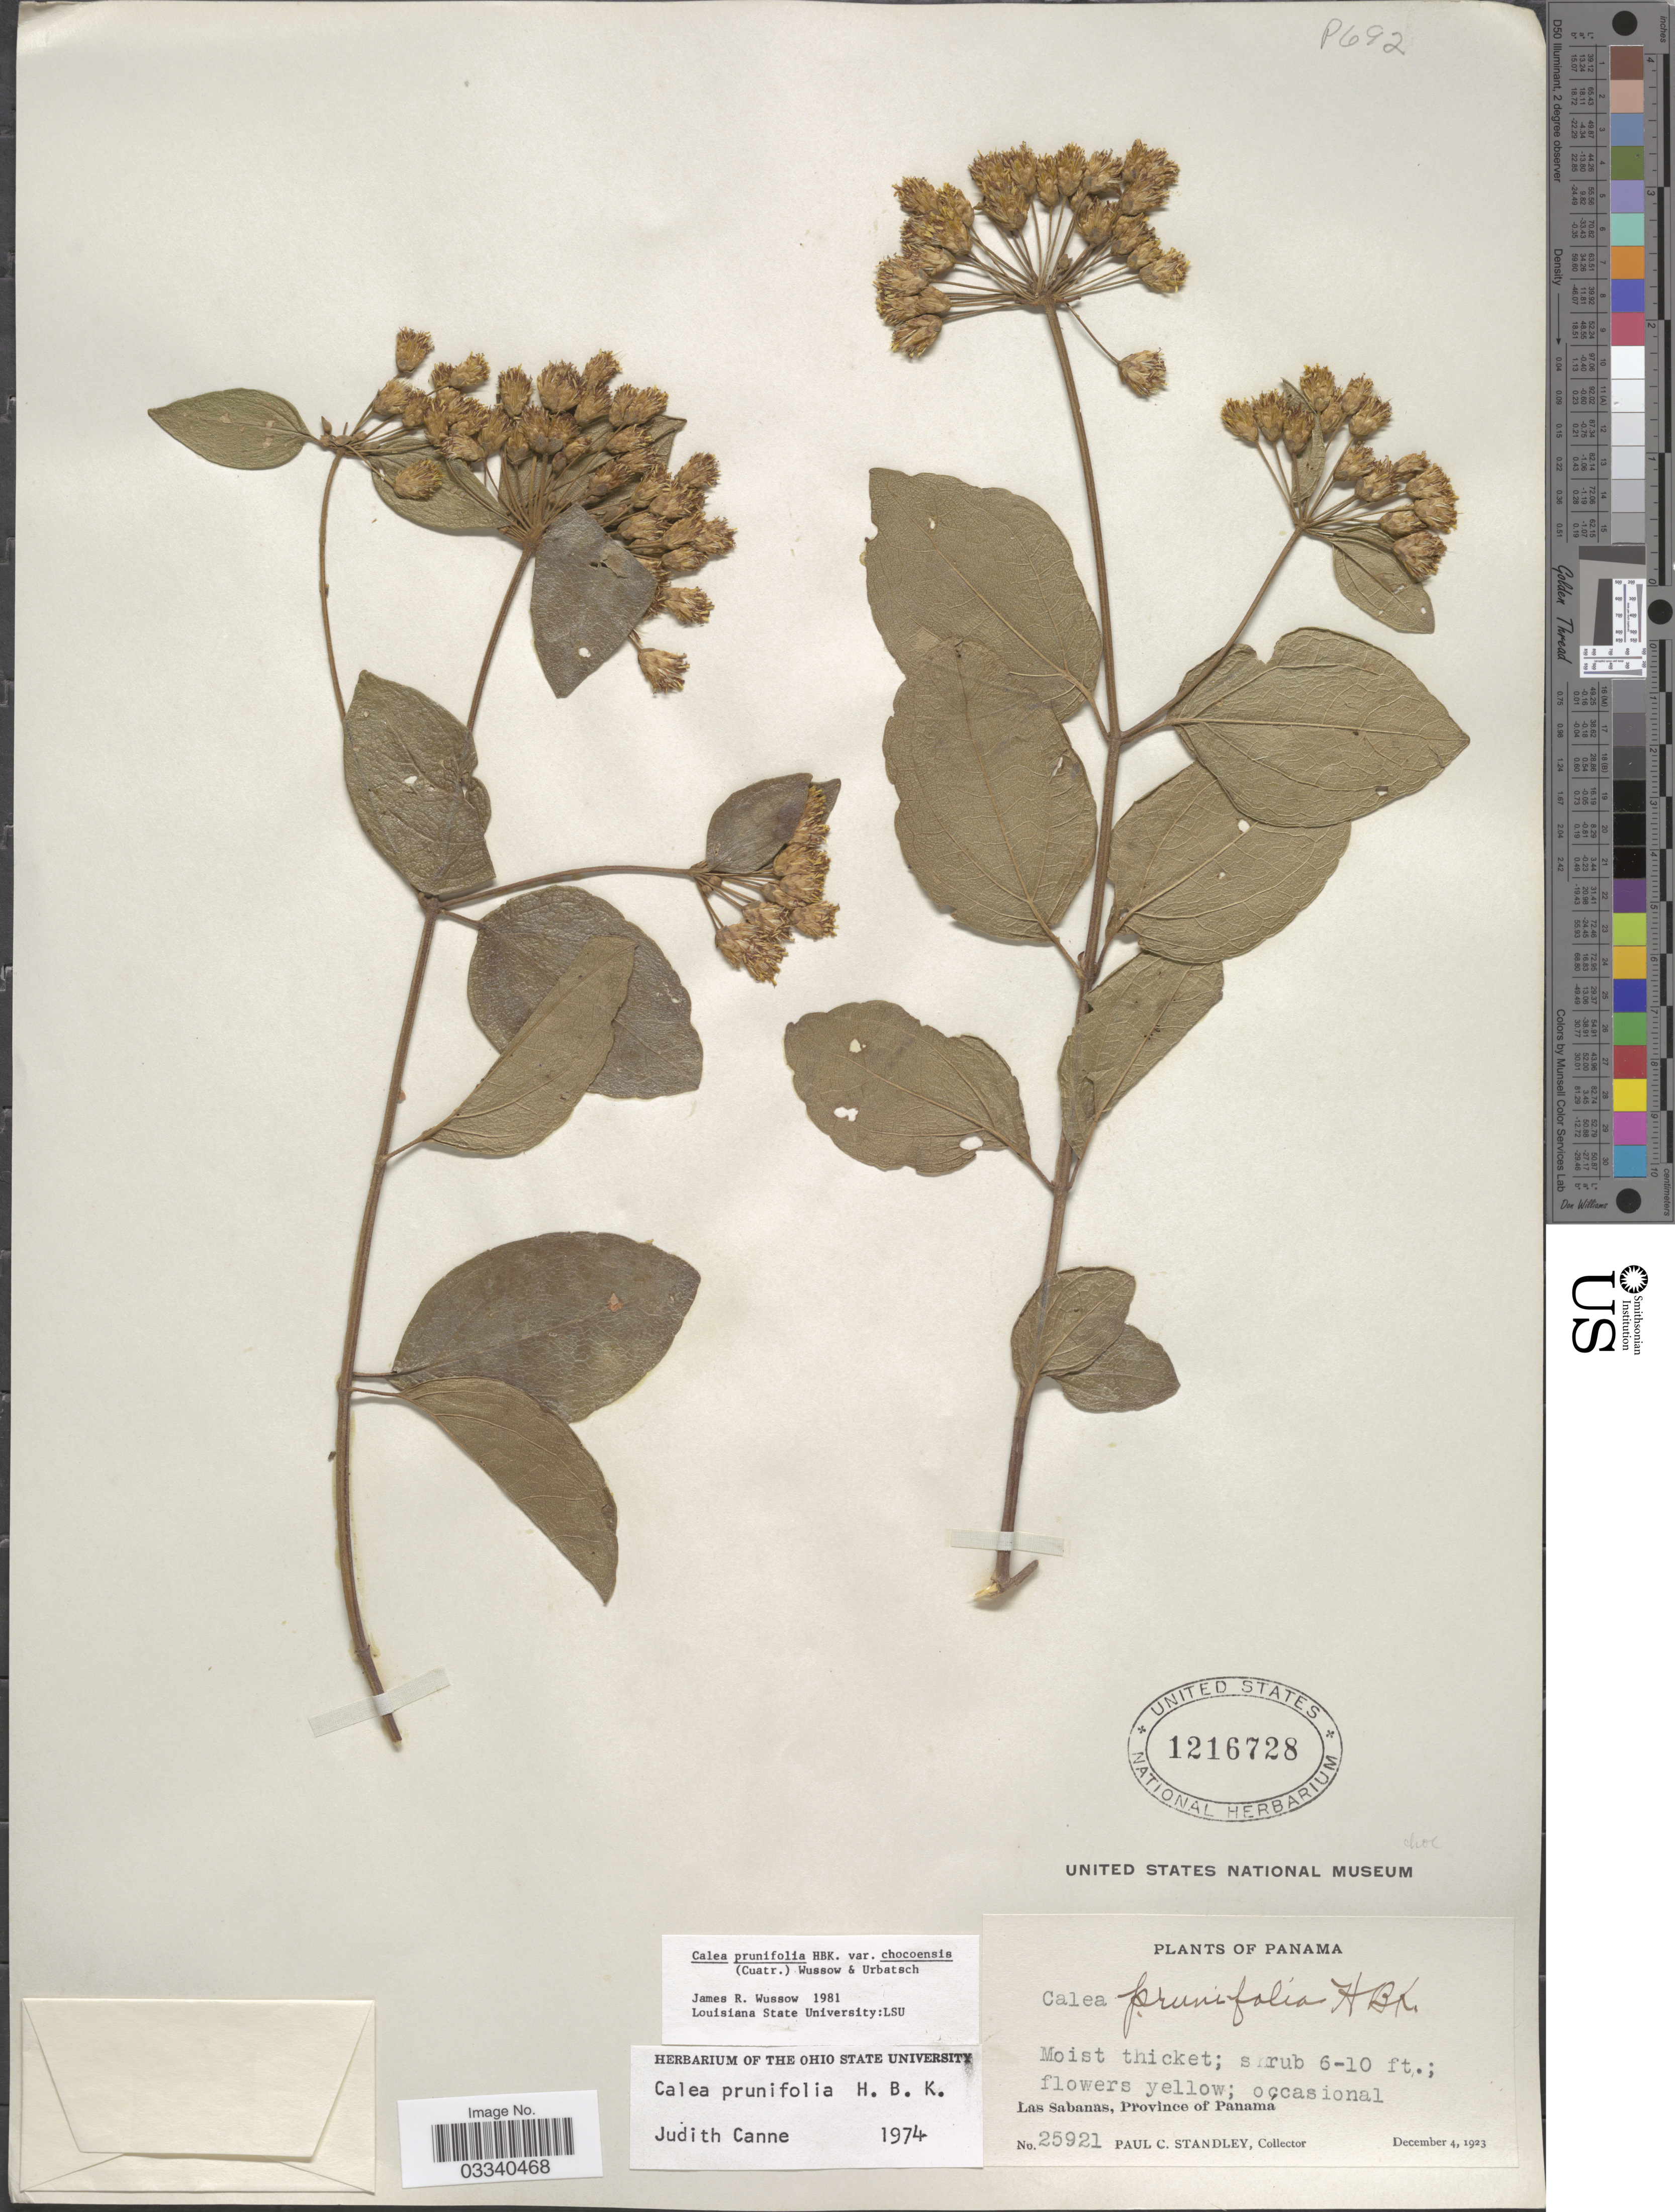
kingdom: Plantae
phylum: Tracheophyta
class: Magnoliopsida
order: Asterales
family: Asteraceae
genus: Calea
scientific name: Calea prunifolia var. chocoensis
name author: Kunth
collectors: P. C. Standley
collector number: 25921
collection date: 1923-12-04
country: Panama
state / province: Panamá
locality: Las Sabanas.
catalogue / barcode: US 1216728